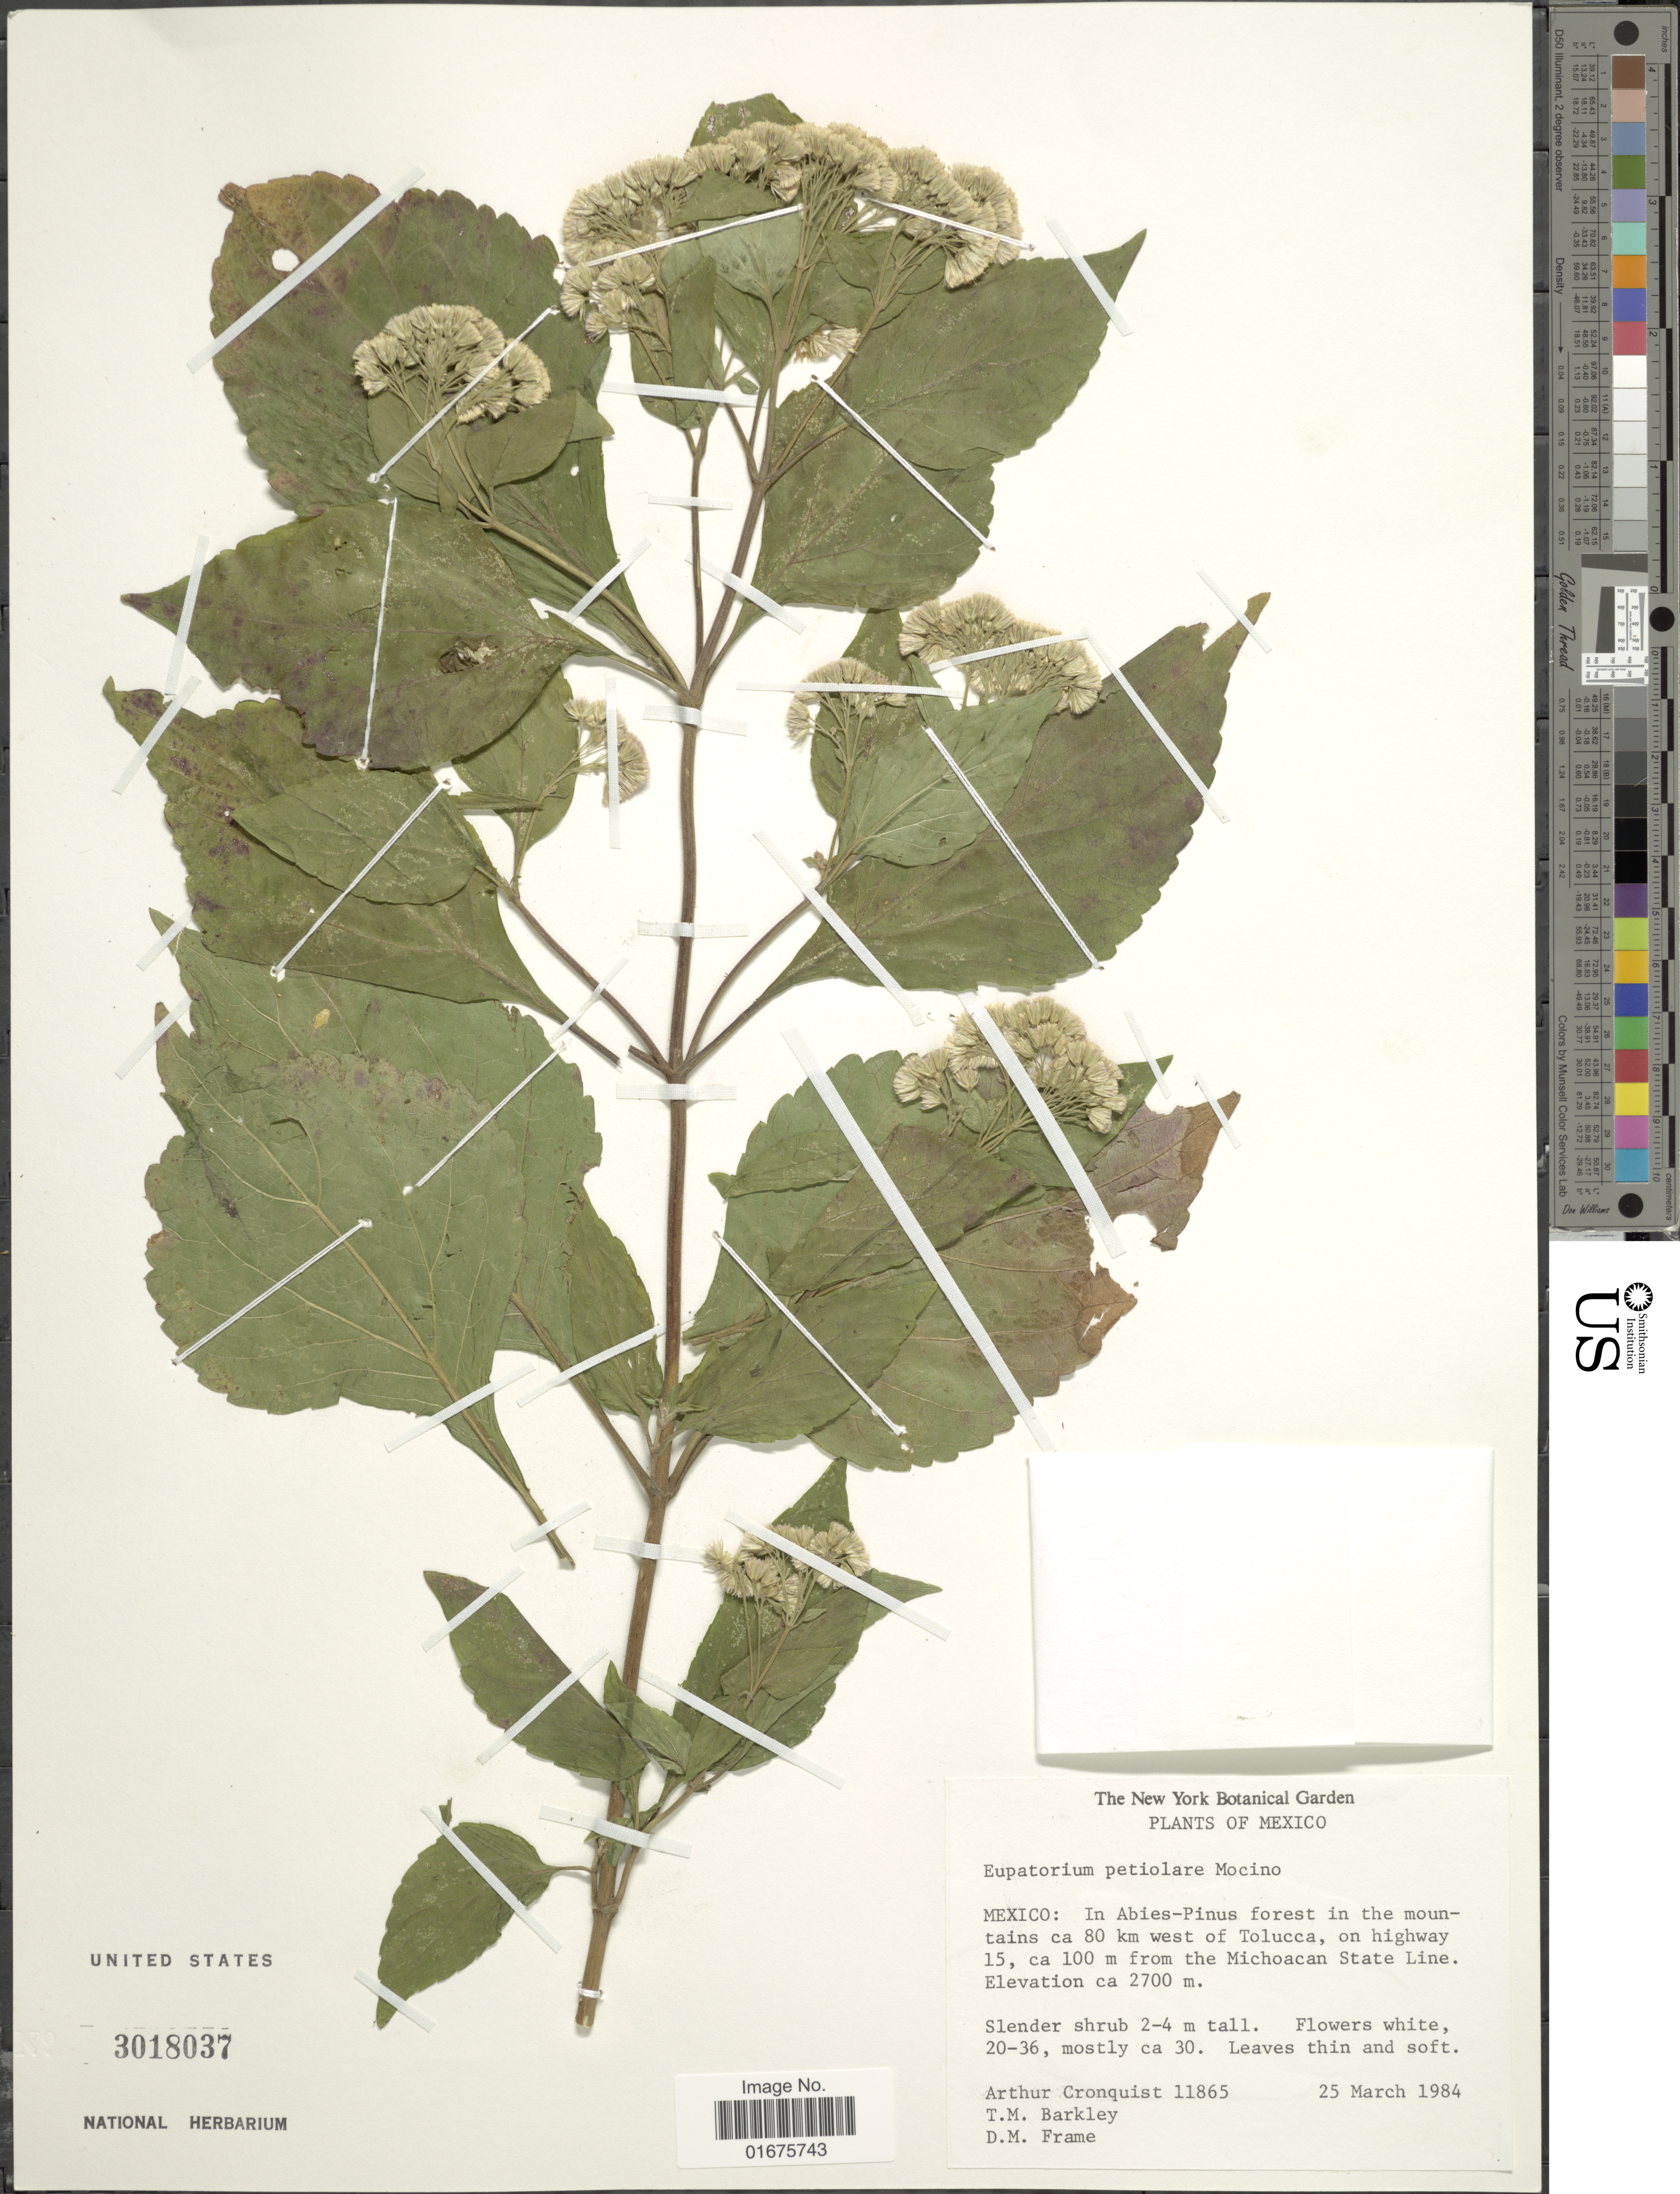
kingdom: Plantae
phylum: Tracheophyta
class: Magnoliopsida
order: Asterales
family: Asteraceae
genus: Ageratina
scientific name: Ageratina dolichobasis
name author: (Mc Vaugh) R.M. King & H. Rob.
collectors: A. J. Cronquist, T. M. Barkley & D. M. Frame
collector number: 11865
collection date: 1984-03-25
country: Mexico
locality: In Abies-Pinus forest in the mountains ca. 80 km west of Tolucca, on highway 15, ca. 100m from the Michoacan State Line.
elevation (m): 2700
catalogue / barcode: US 3018037